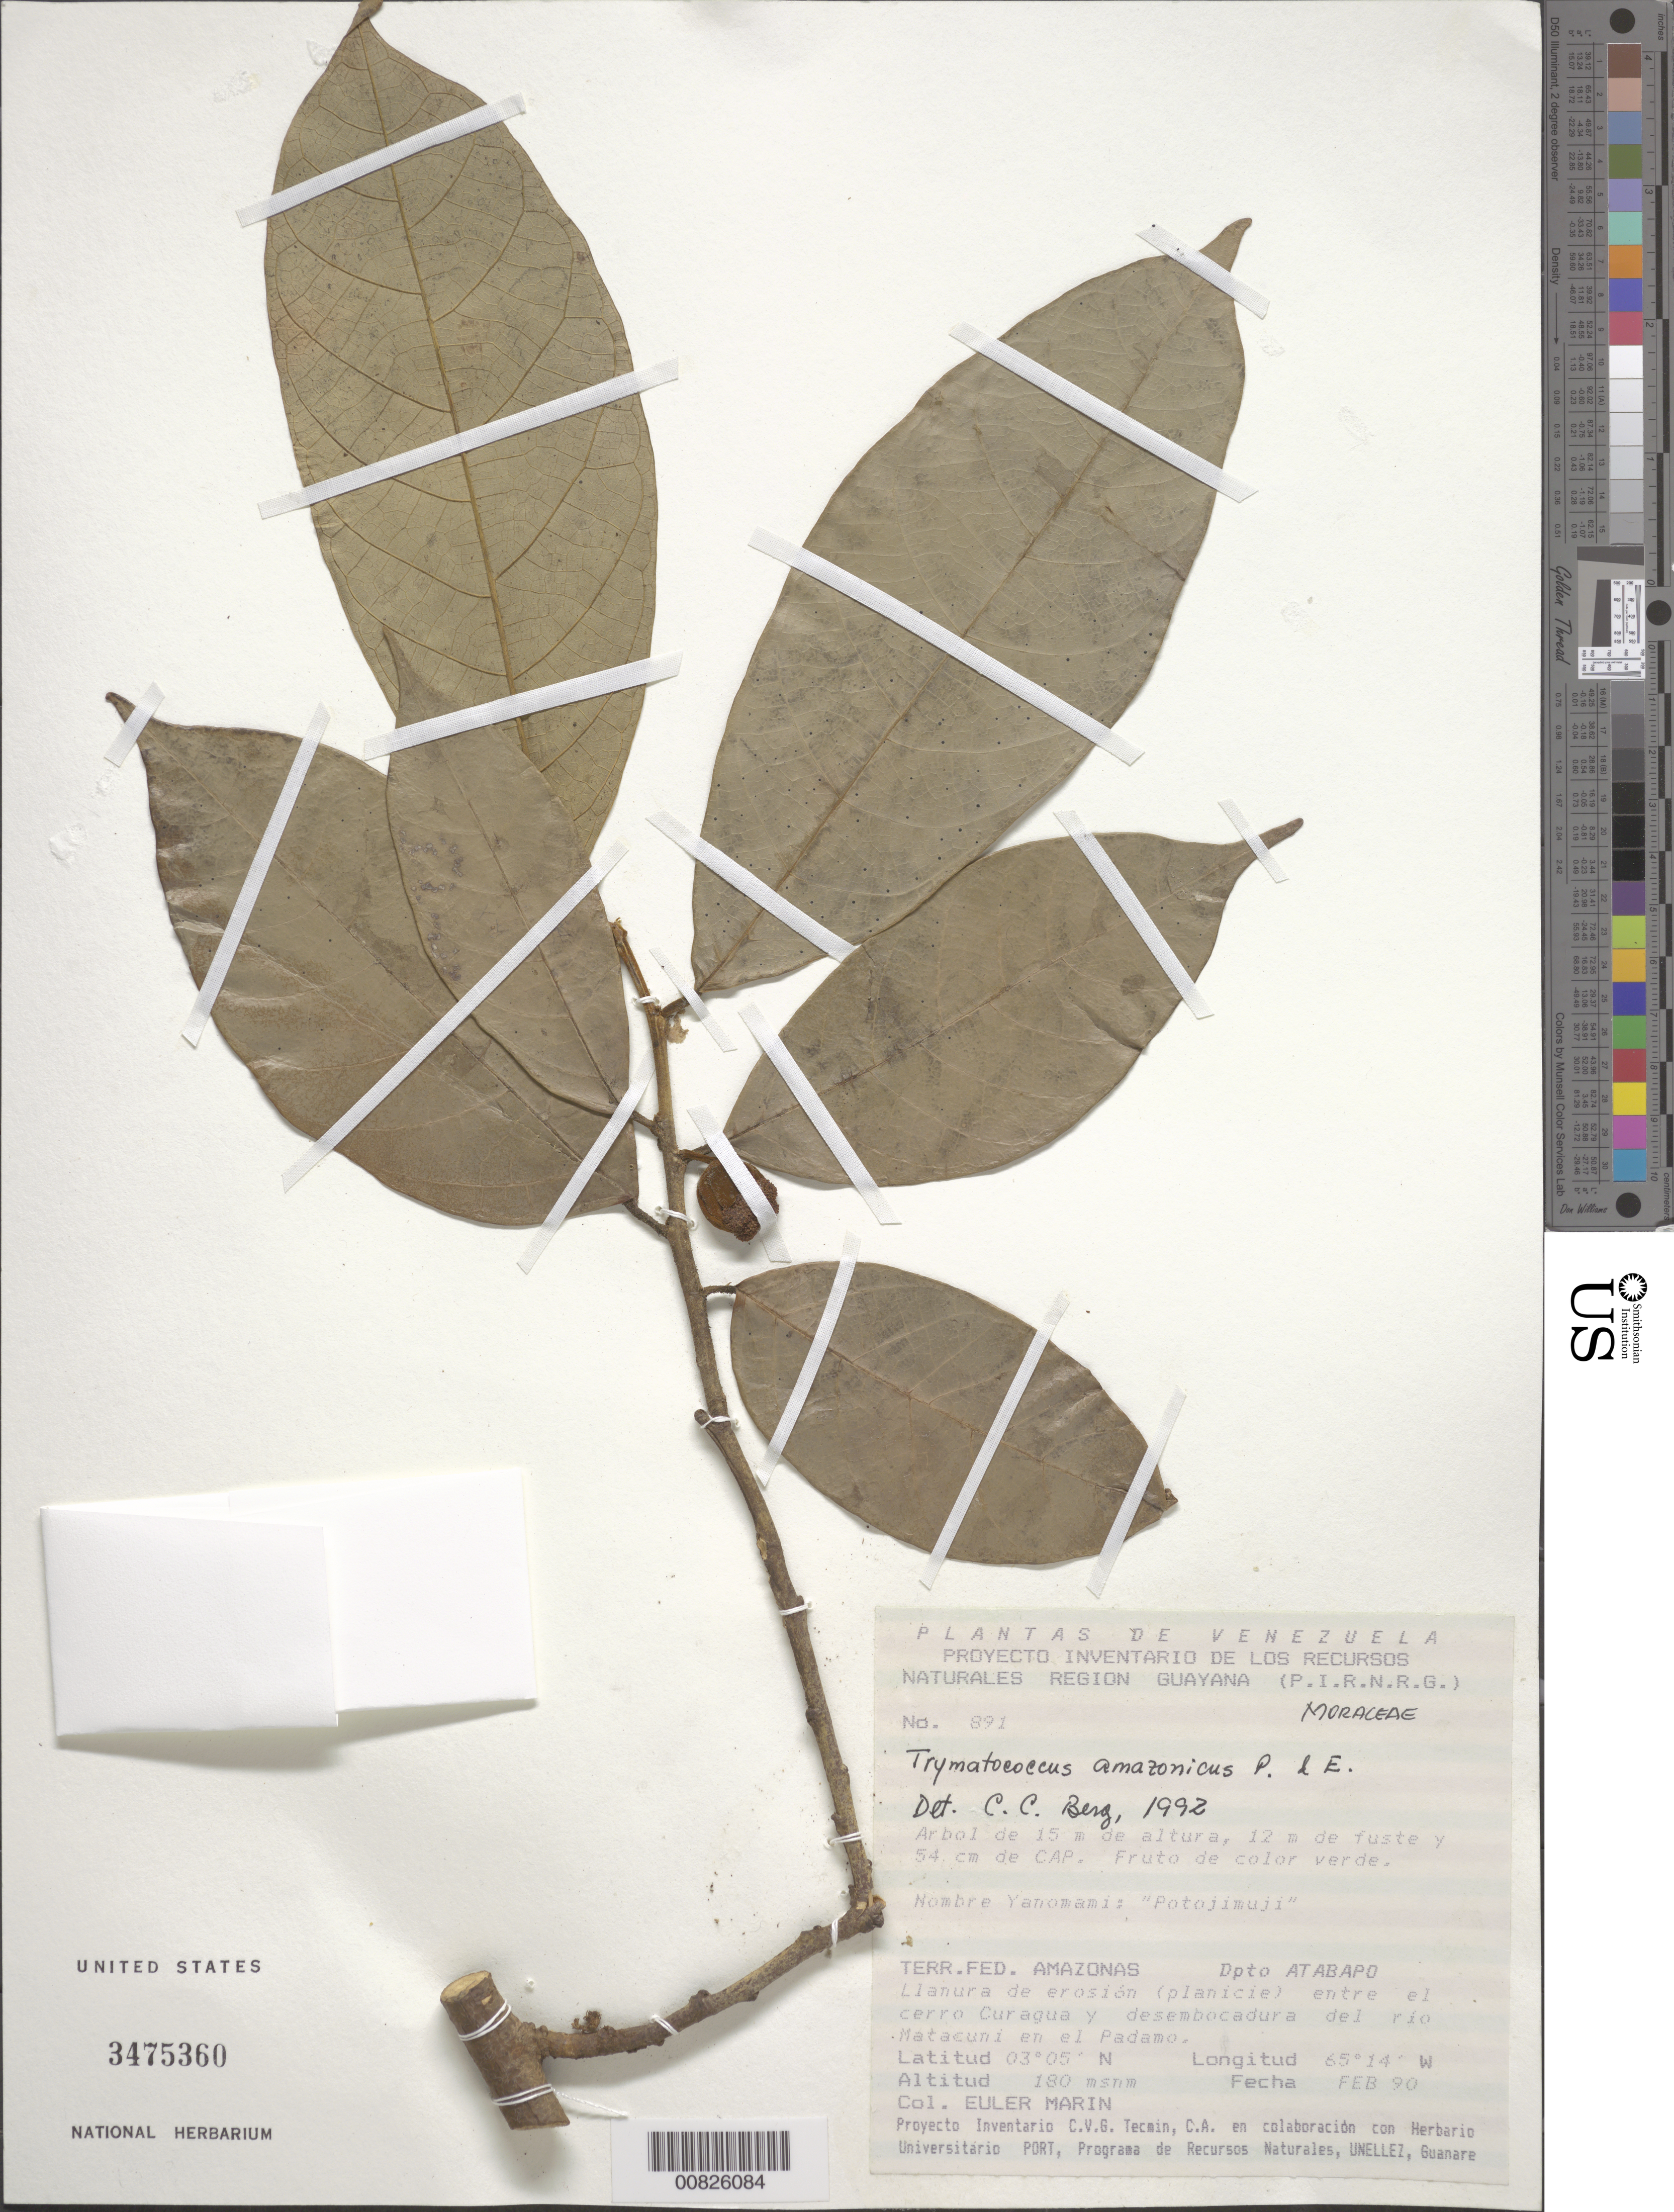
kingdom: Plantae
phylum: Tracheophyta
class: Magnoliopsida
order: Rosales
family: Moraceae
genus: Brosimum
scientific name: Brosimum amazonicum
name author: (Poepp. & Endl.) E. M. Gardner & Zerega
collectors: E. Marin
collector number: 891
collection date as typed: Feb-90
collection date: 1990-02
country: Venezuela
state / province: Amazonas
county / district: Atabapo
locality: Cerro Curagua a desembocadura del río Matacuni en el río Padamo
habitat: Llanura de erosion (planicie)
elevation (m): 180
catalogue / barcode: US 3475360